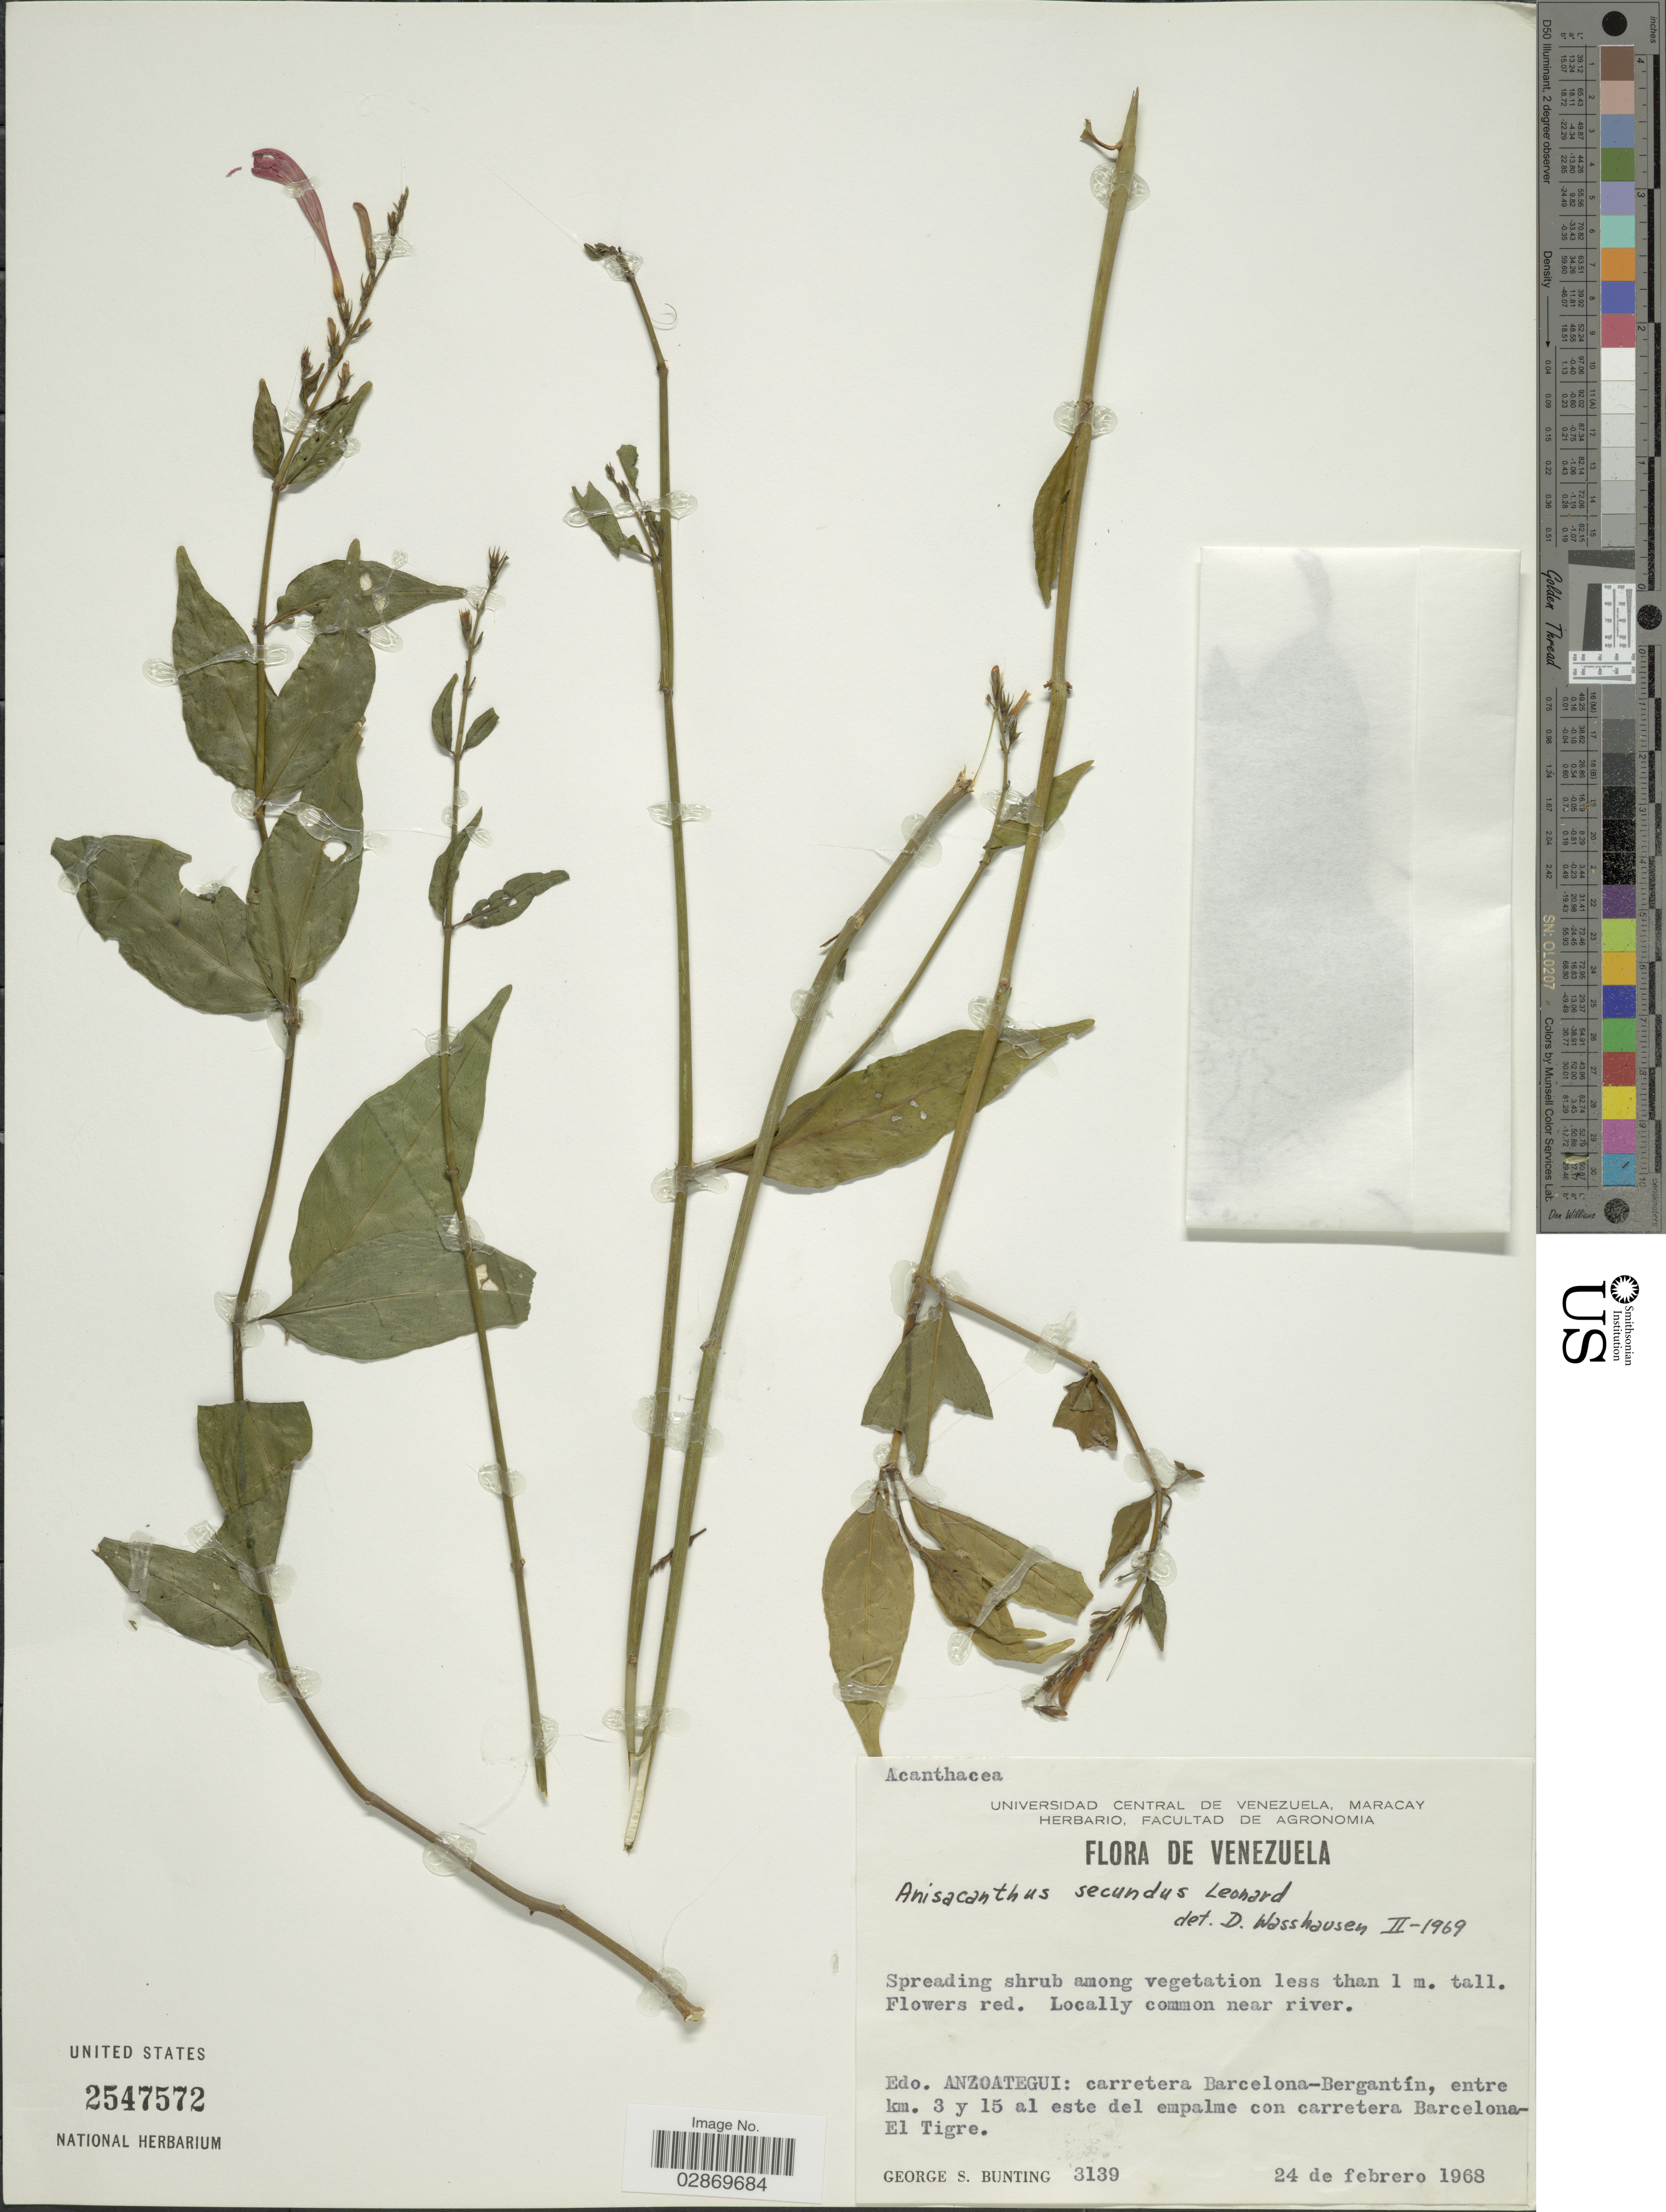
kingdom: Plantae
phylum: Tracheophyta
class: Magnoliopsida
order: Lamiales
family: Acanthaceae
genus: Anisacanthus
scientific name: Anisacanthus secundus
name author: Leonard in A.C. Sm.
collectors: G. S. Bunting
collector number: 3139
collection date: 1968-02-24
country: Venezuela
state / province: Anzoategui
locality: Carretera Barcelona-Bergantín, entre km. 3 y 15 al este del empalme con carretera Barcelona-El Tigre.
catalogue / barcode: US 2547572